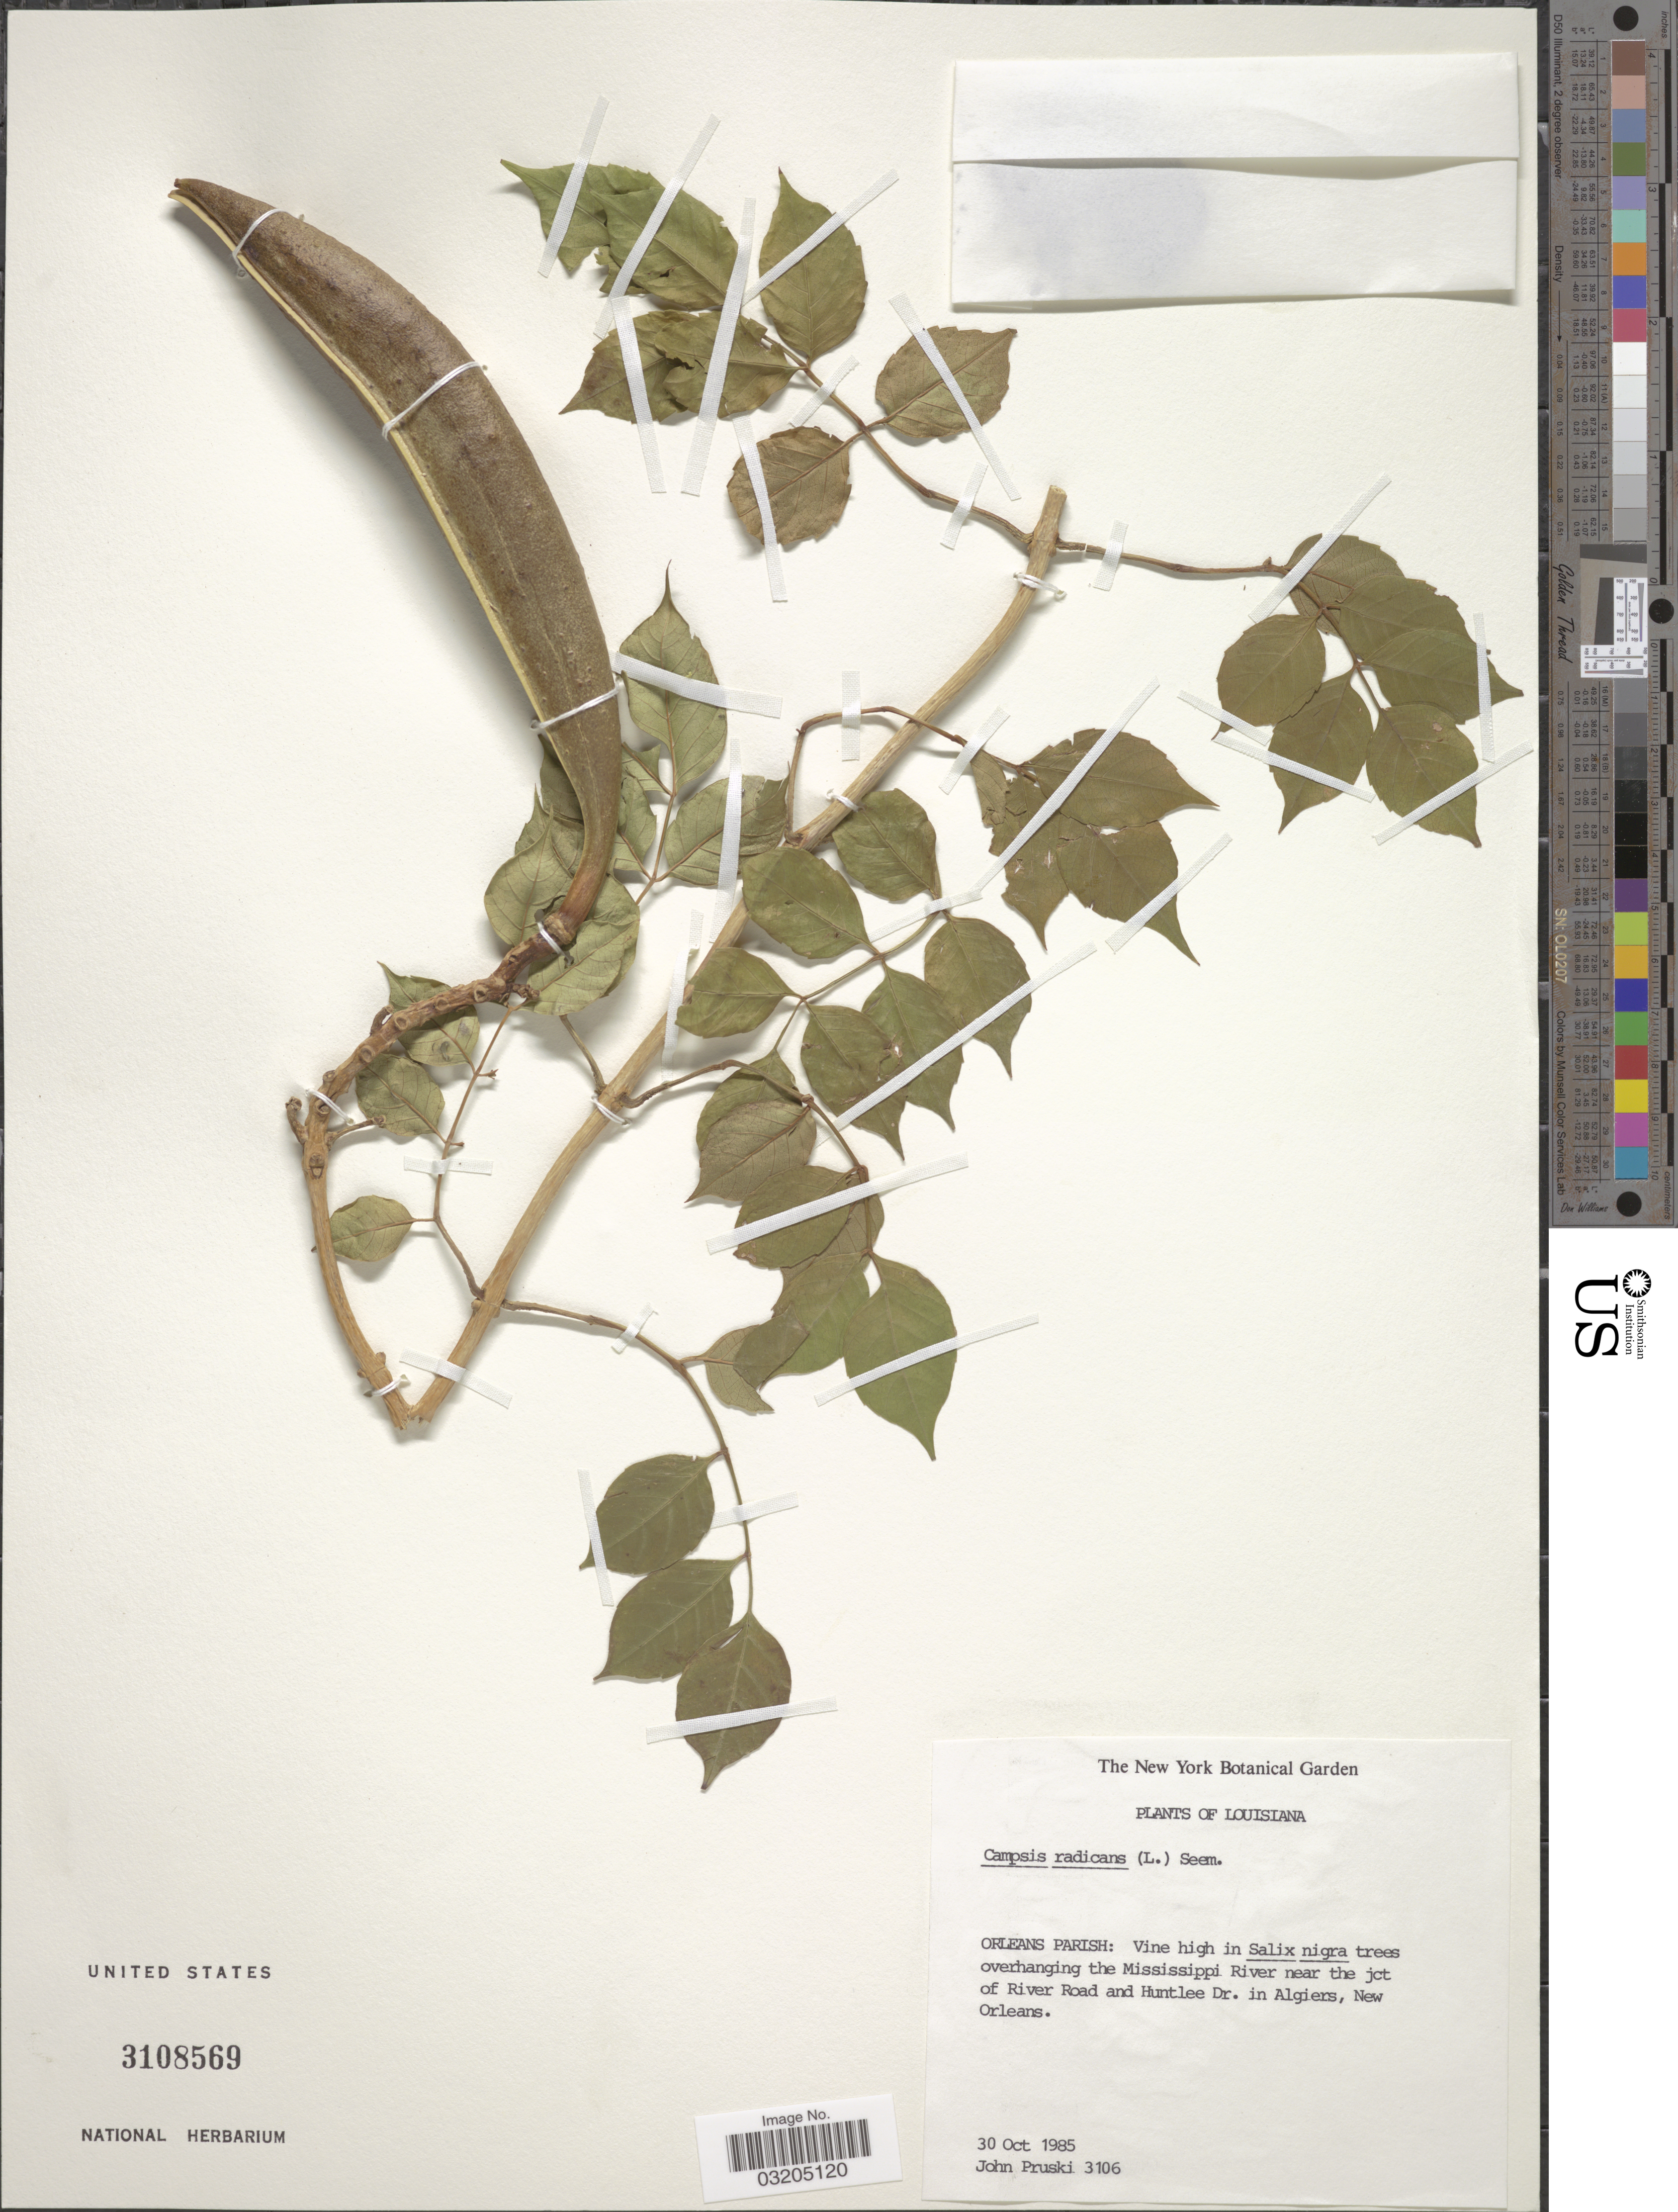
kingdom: Plantae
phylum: Tracheophyta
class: Magnoliopsida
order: Lamiales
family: Bignoniaceae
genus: Campsis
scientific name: Campsis radicans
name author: (L.) Seem.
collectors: J. F. Pruski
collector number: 3106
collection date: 1985-10-30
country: United States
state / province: Louisiana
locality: Orleans Parish: Vine high in Salix nigra trees overhanging the Mississippi River near the jct of River Road and Huntlee Dr. in Algiers, New Orleans.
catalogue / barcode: US 3108569